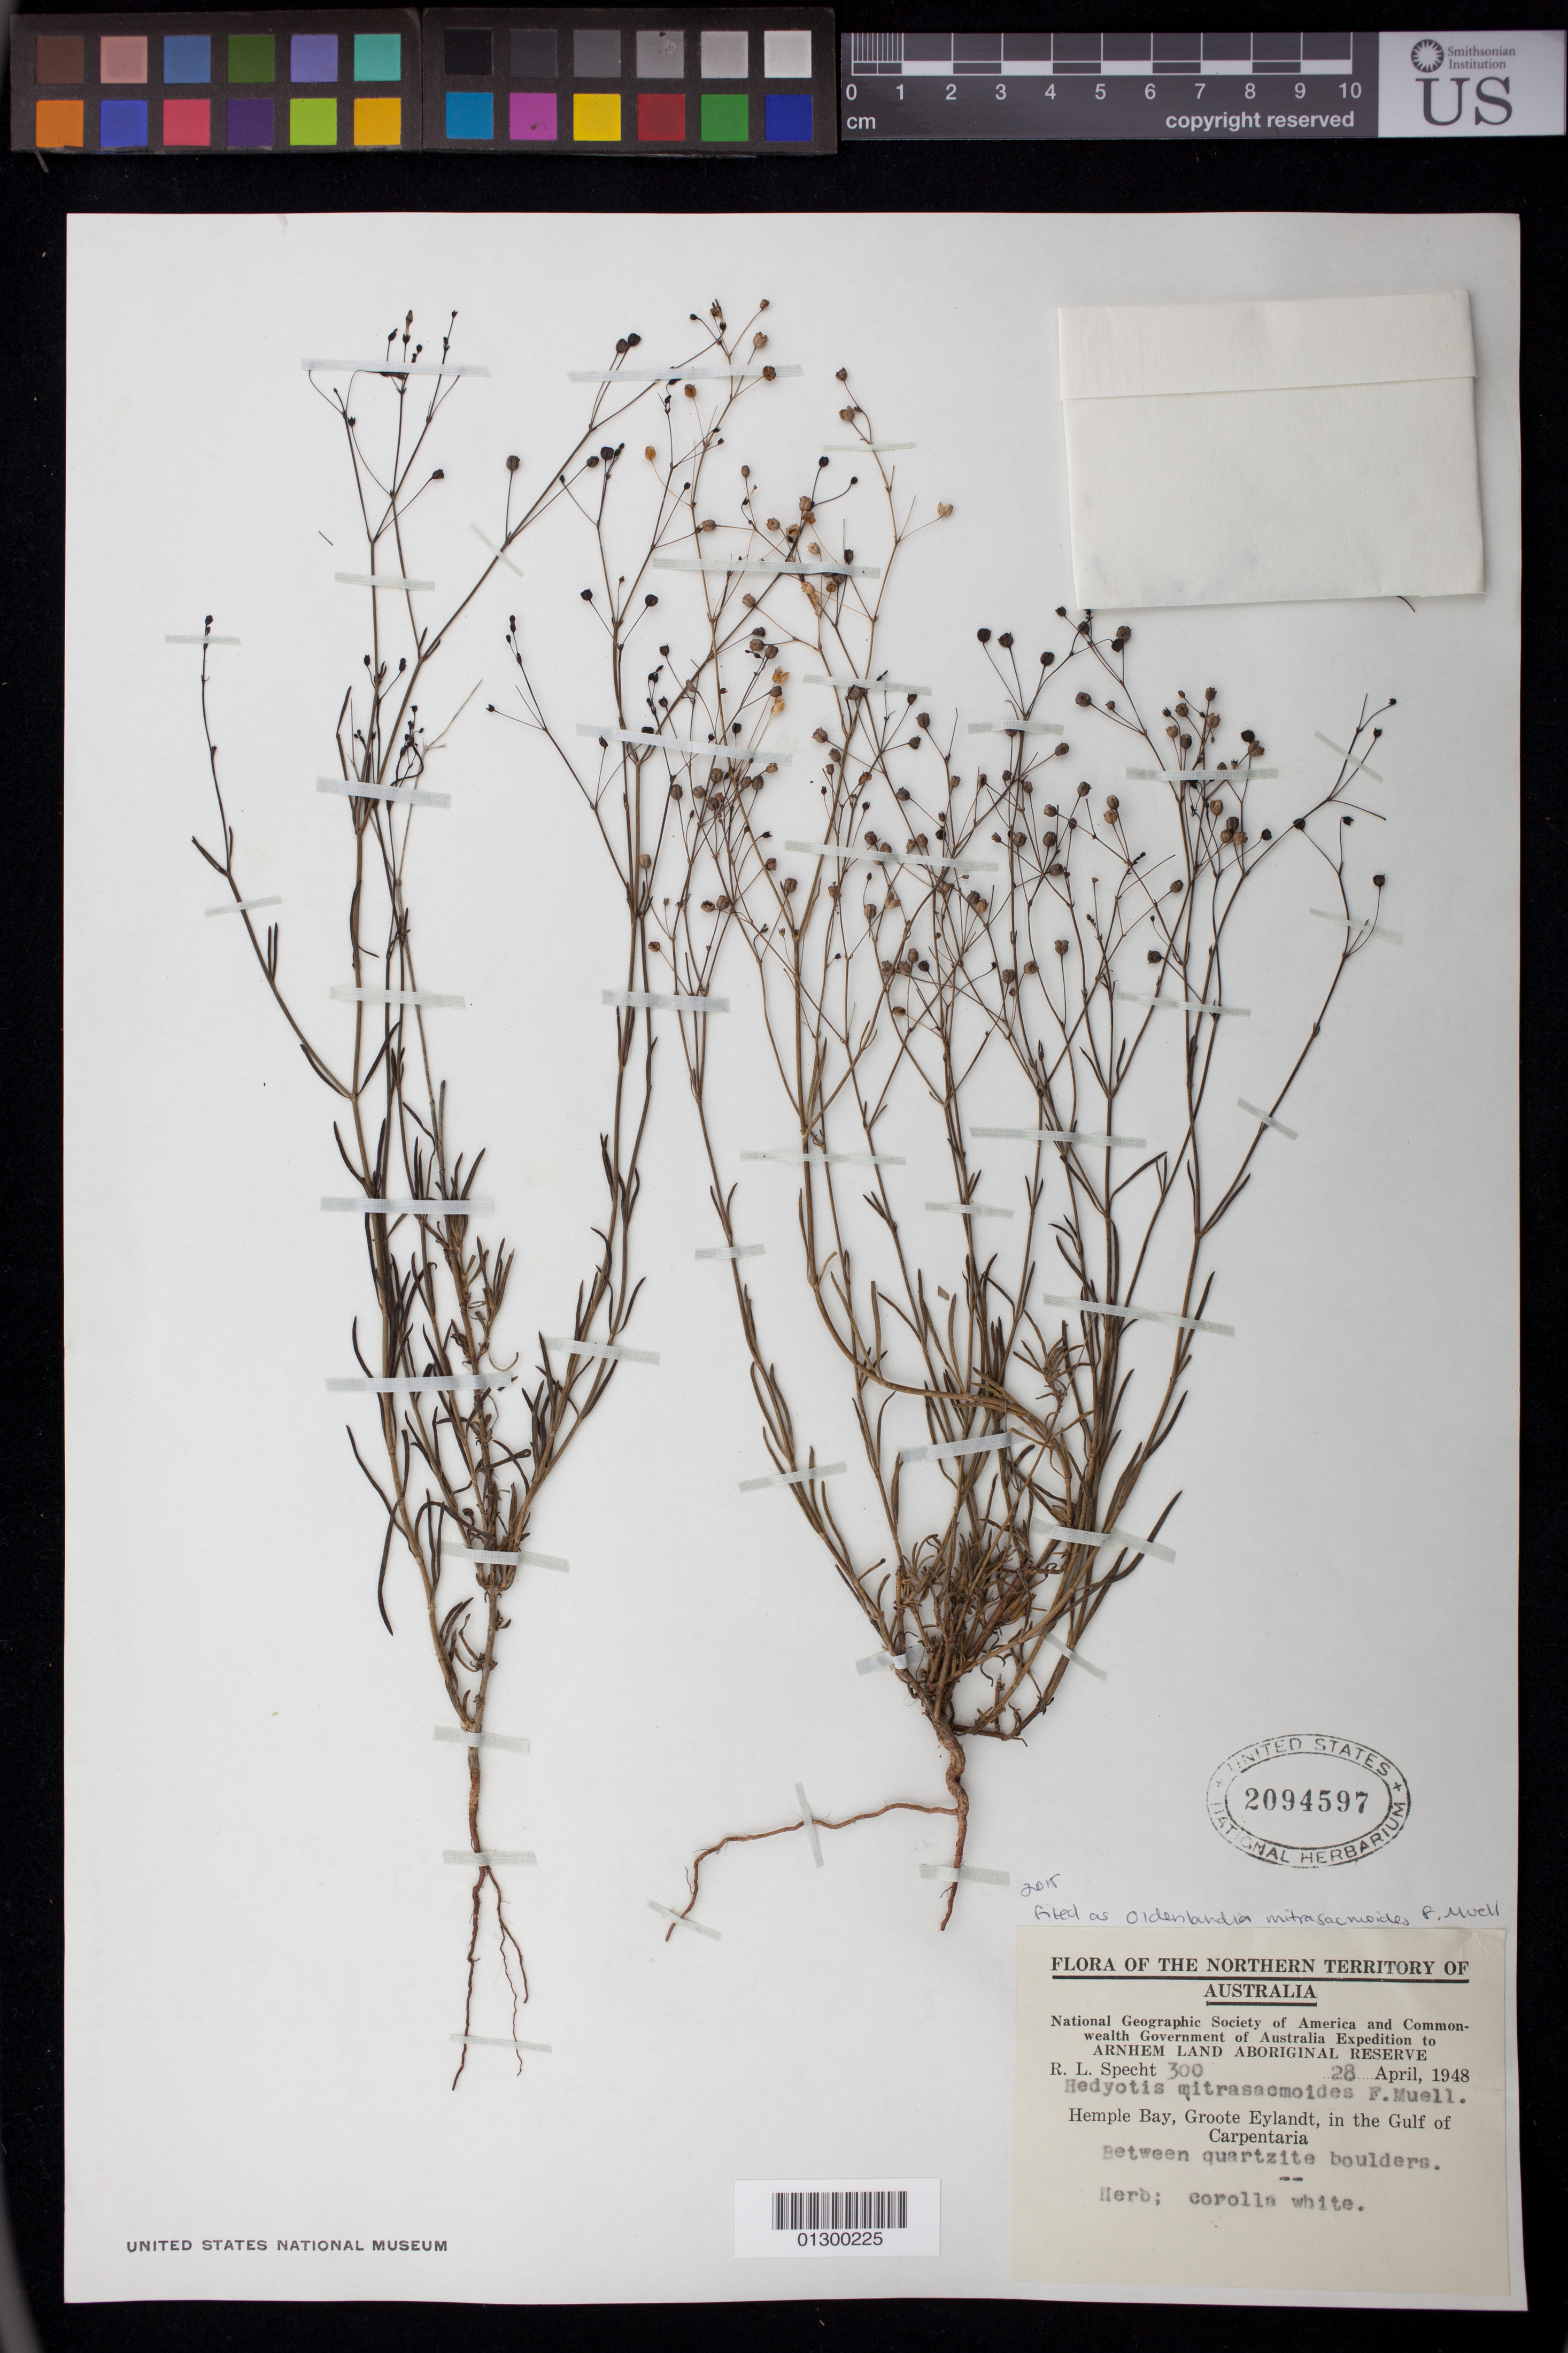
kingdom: Plantae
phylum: Tracheophyta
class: Magnoliopsida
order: Gentianales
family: Rubiaceae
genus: Oldenlandia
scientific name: Oldenlandia mitrasacmoides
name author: F. Muell.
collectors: R. L. Specht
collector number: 300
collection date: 1948-04-28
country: Australia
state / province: Northern Territory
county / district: East Arnhem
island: Groote Eylandt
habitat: Between quartzite boulders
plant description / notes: Herb; corolla white.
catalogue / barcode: US 2094597